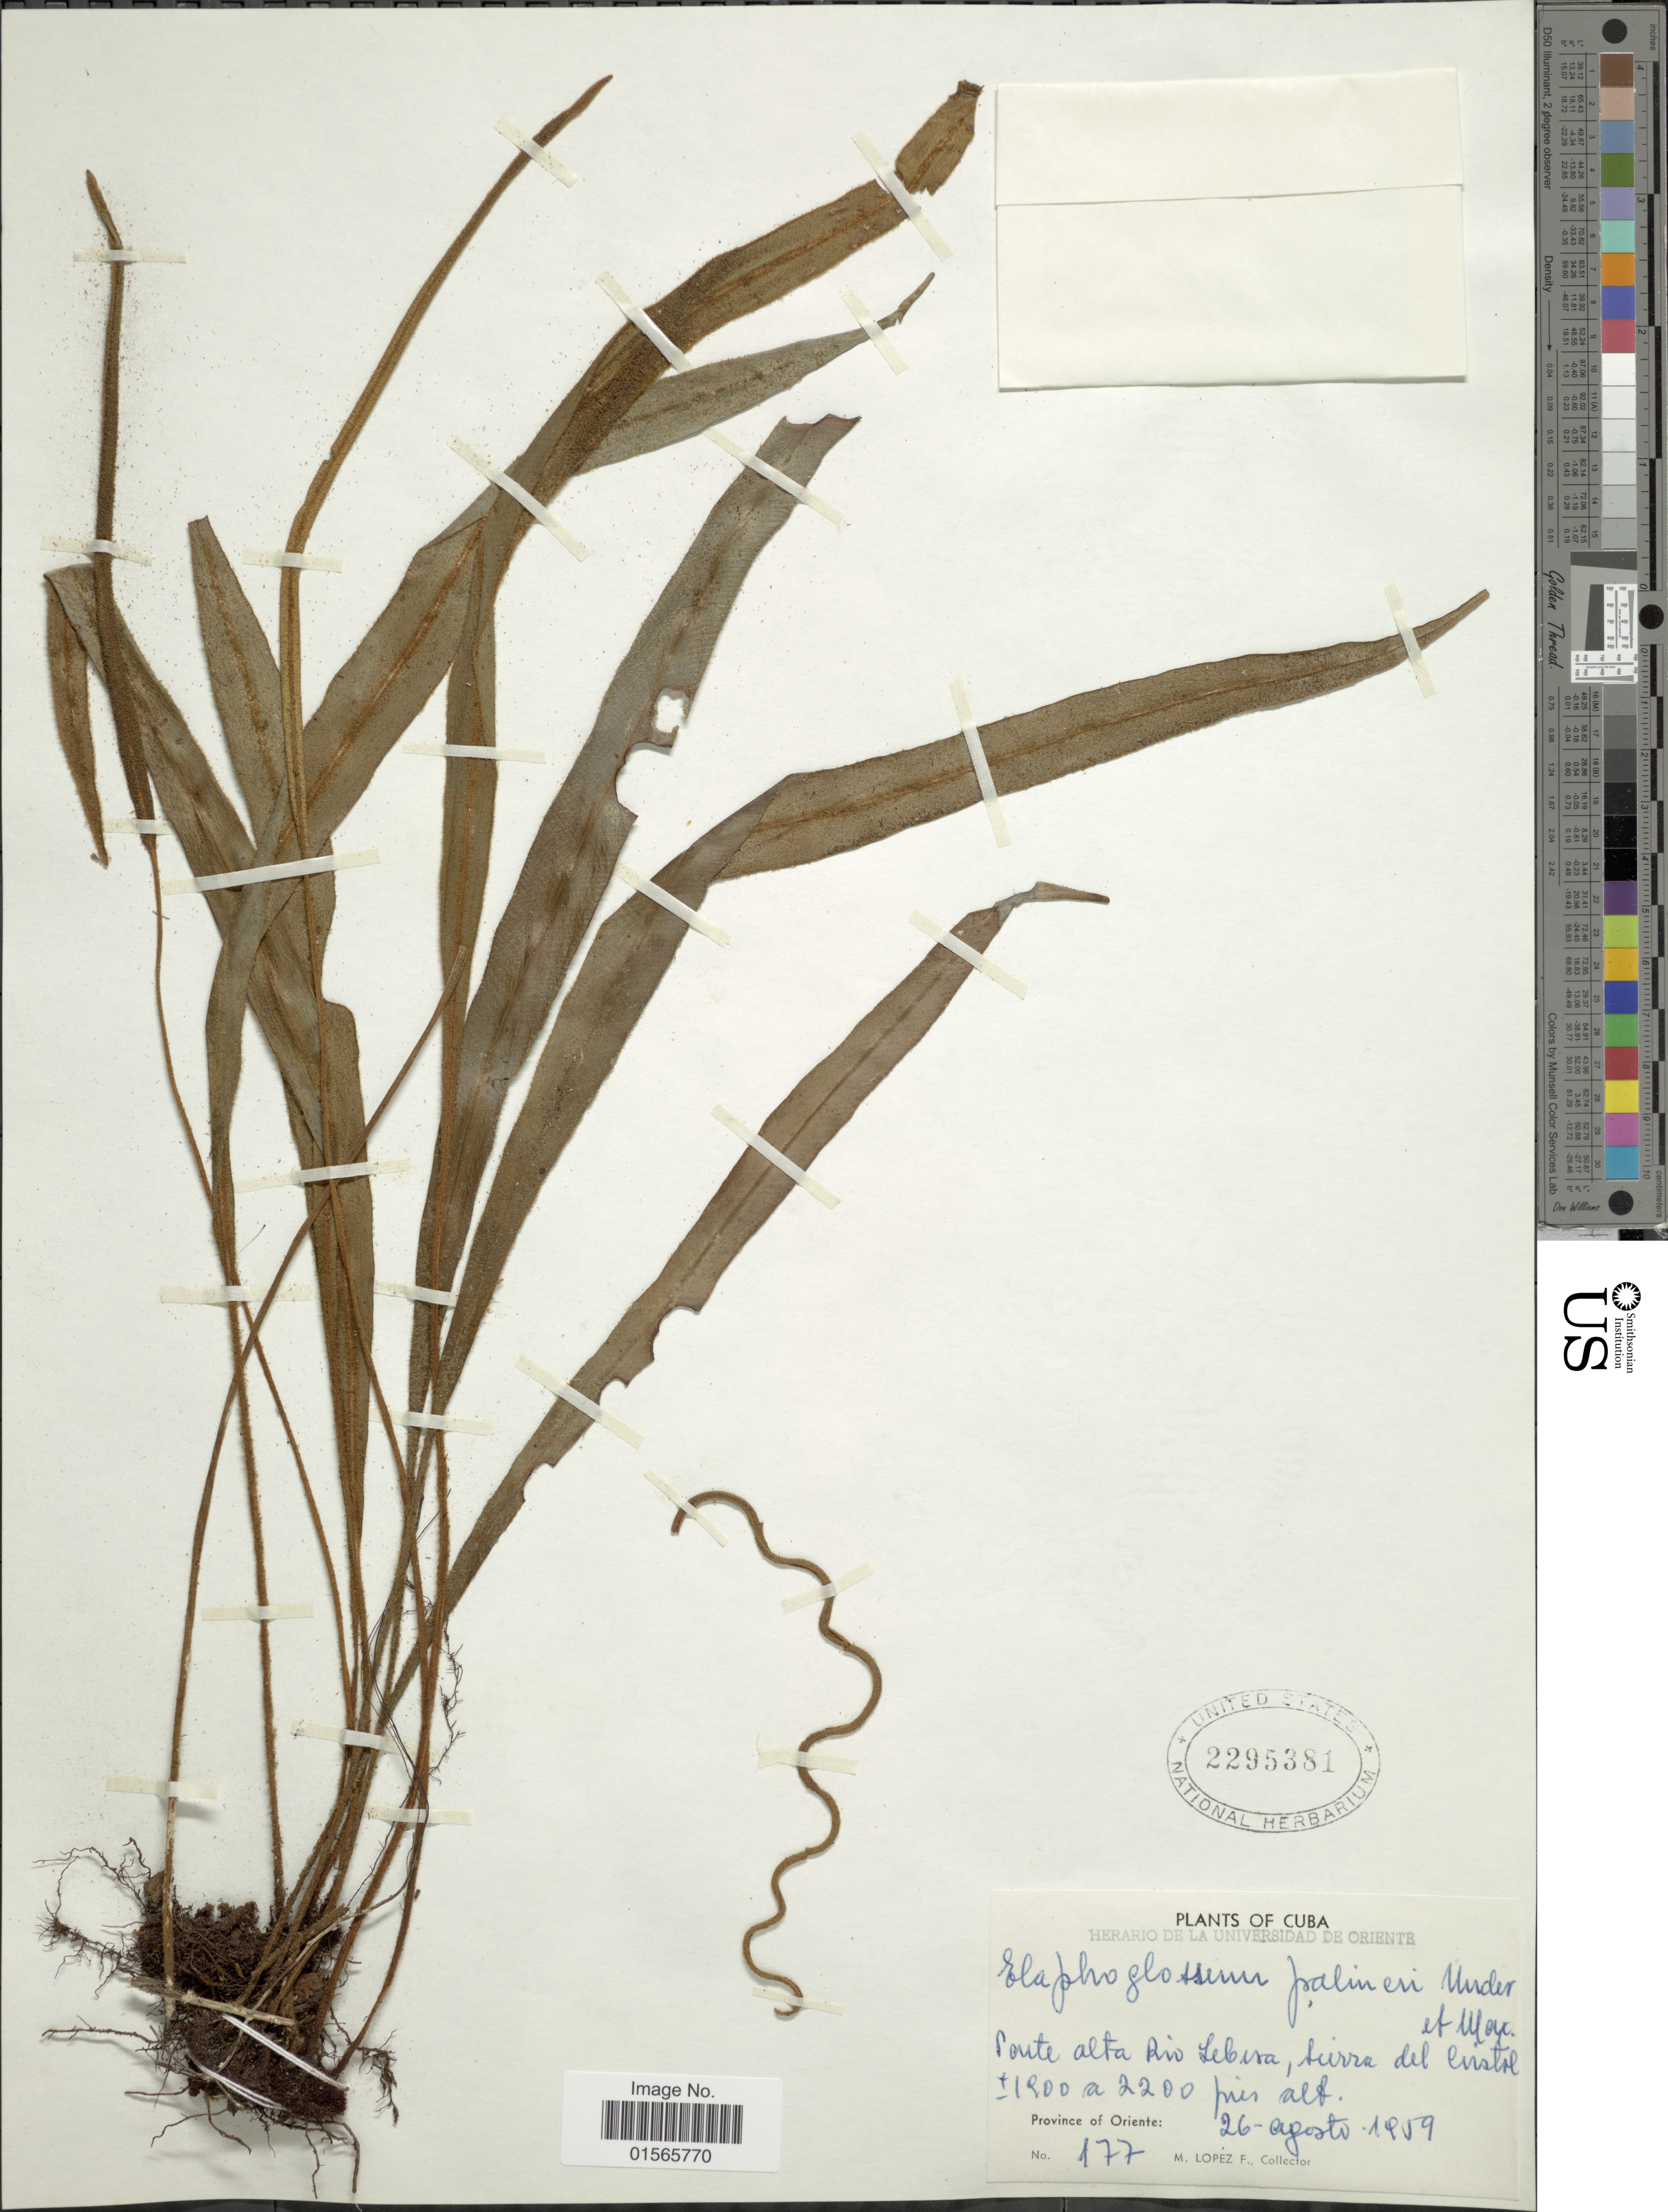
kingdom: Plantae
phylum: Tracheophyta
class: Polypodiopsida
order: Polypodiales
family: Dryopteridaceae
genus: Elaphoglossum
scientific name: Elaphoglossum palmeri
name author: Underw. & Maxon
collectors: M. López Figueiras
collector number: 177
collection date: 1959-08-26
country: Cuba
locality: Route Alto Rio Lebesa, Sierra del Cristal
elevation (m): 366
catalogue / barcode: US 2295381